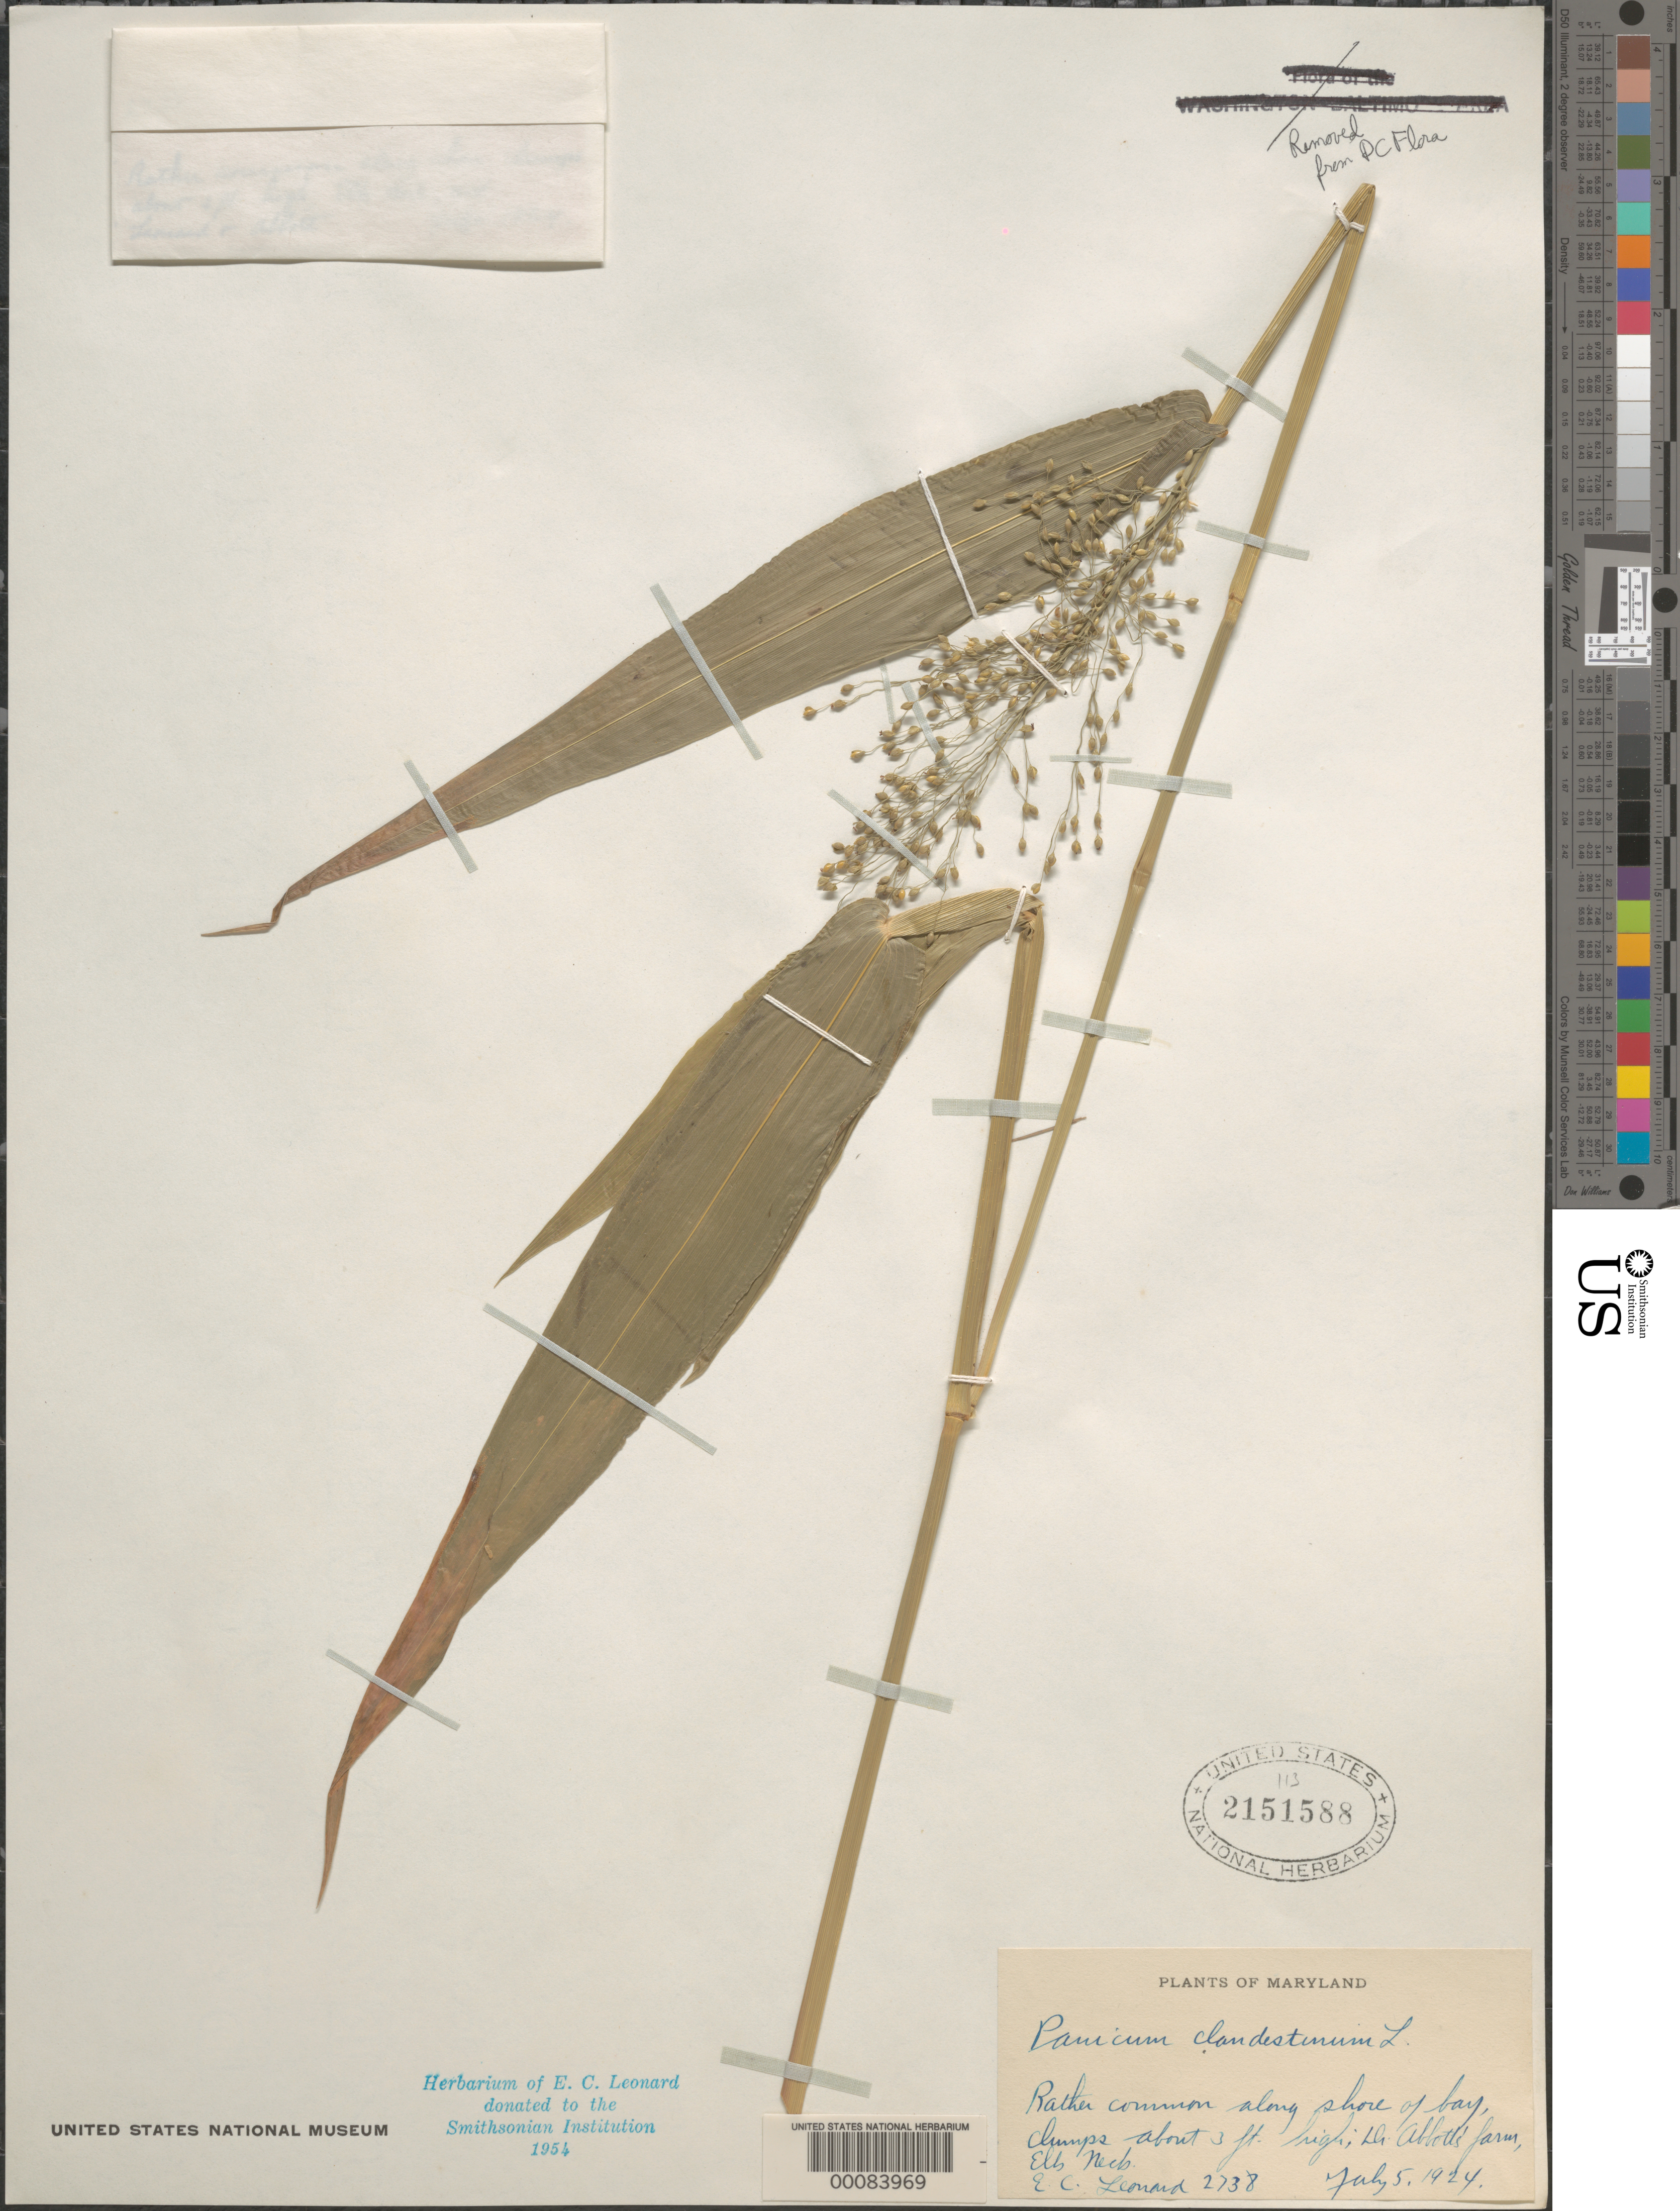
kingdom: Plantae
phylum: Tracheophyta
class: Liliopsida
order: Poales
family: Poaceae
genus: Dichanthelium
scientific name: Dichanthelium clandestinum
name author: (L.) Gould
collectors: E. C. Leonard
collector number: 2738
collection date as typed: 05 Jul 1924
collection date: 1924-07-05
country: United States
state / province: Maryland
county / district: Cecil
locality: Elk neck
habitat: Shore of bay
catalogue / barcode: US 2151588